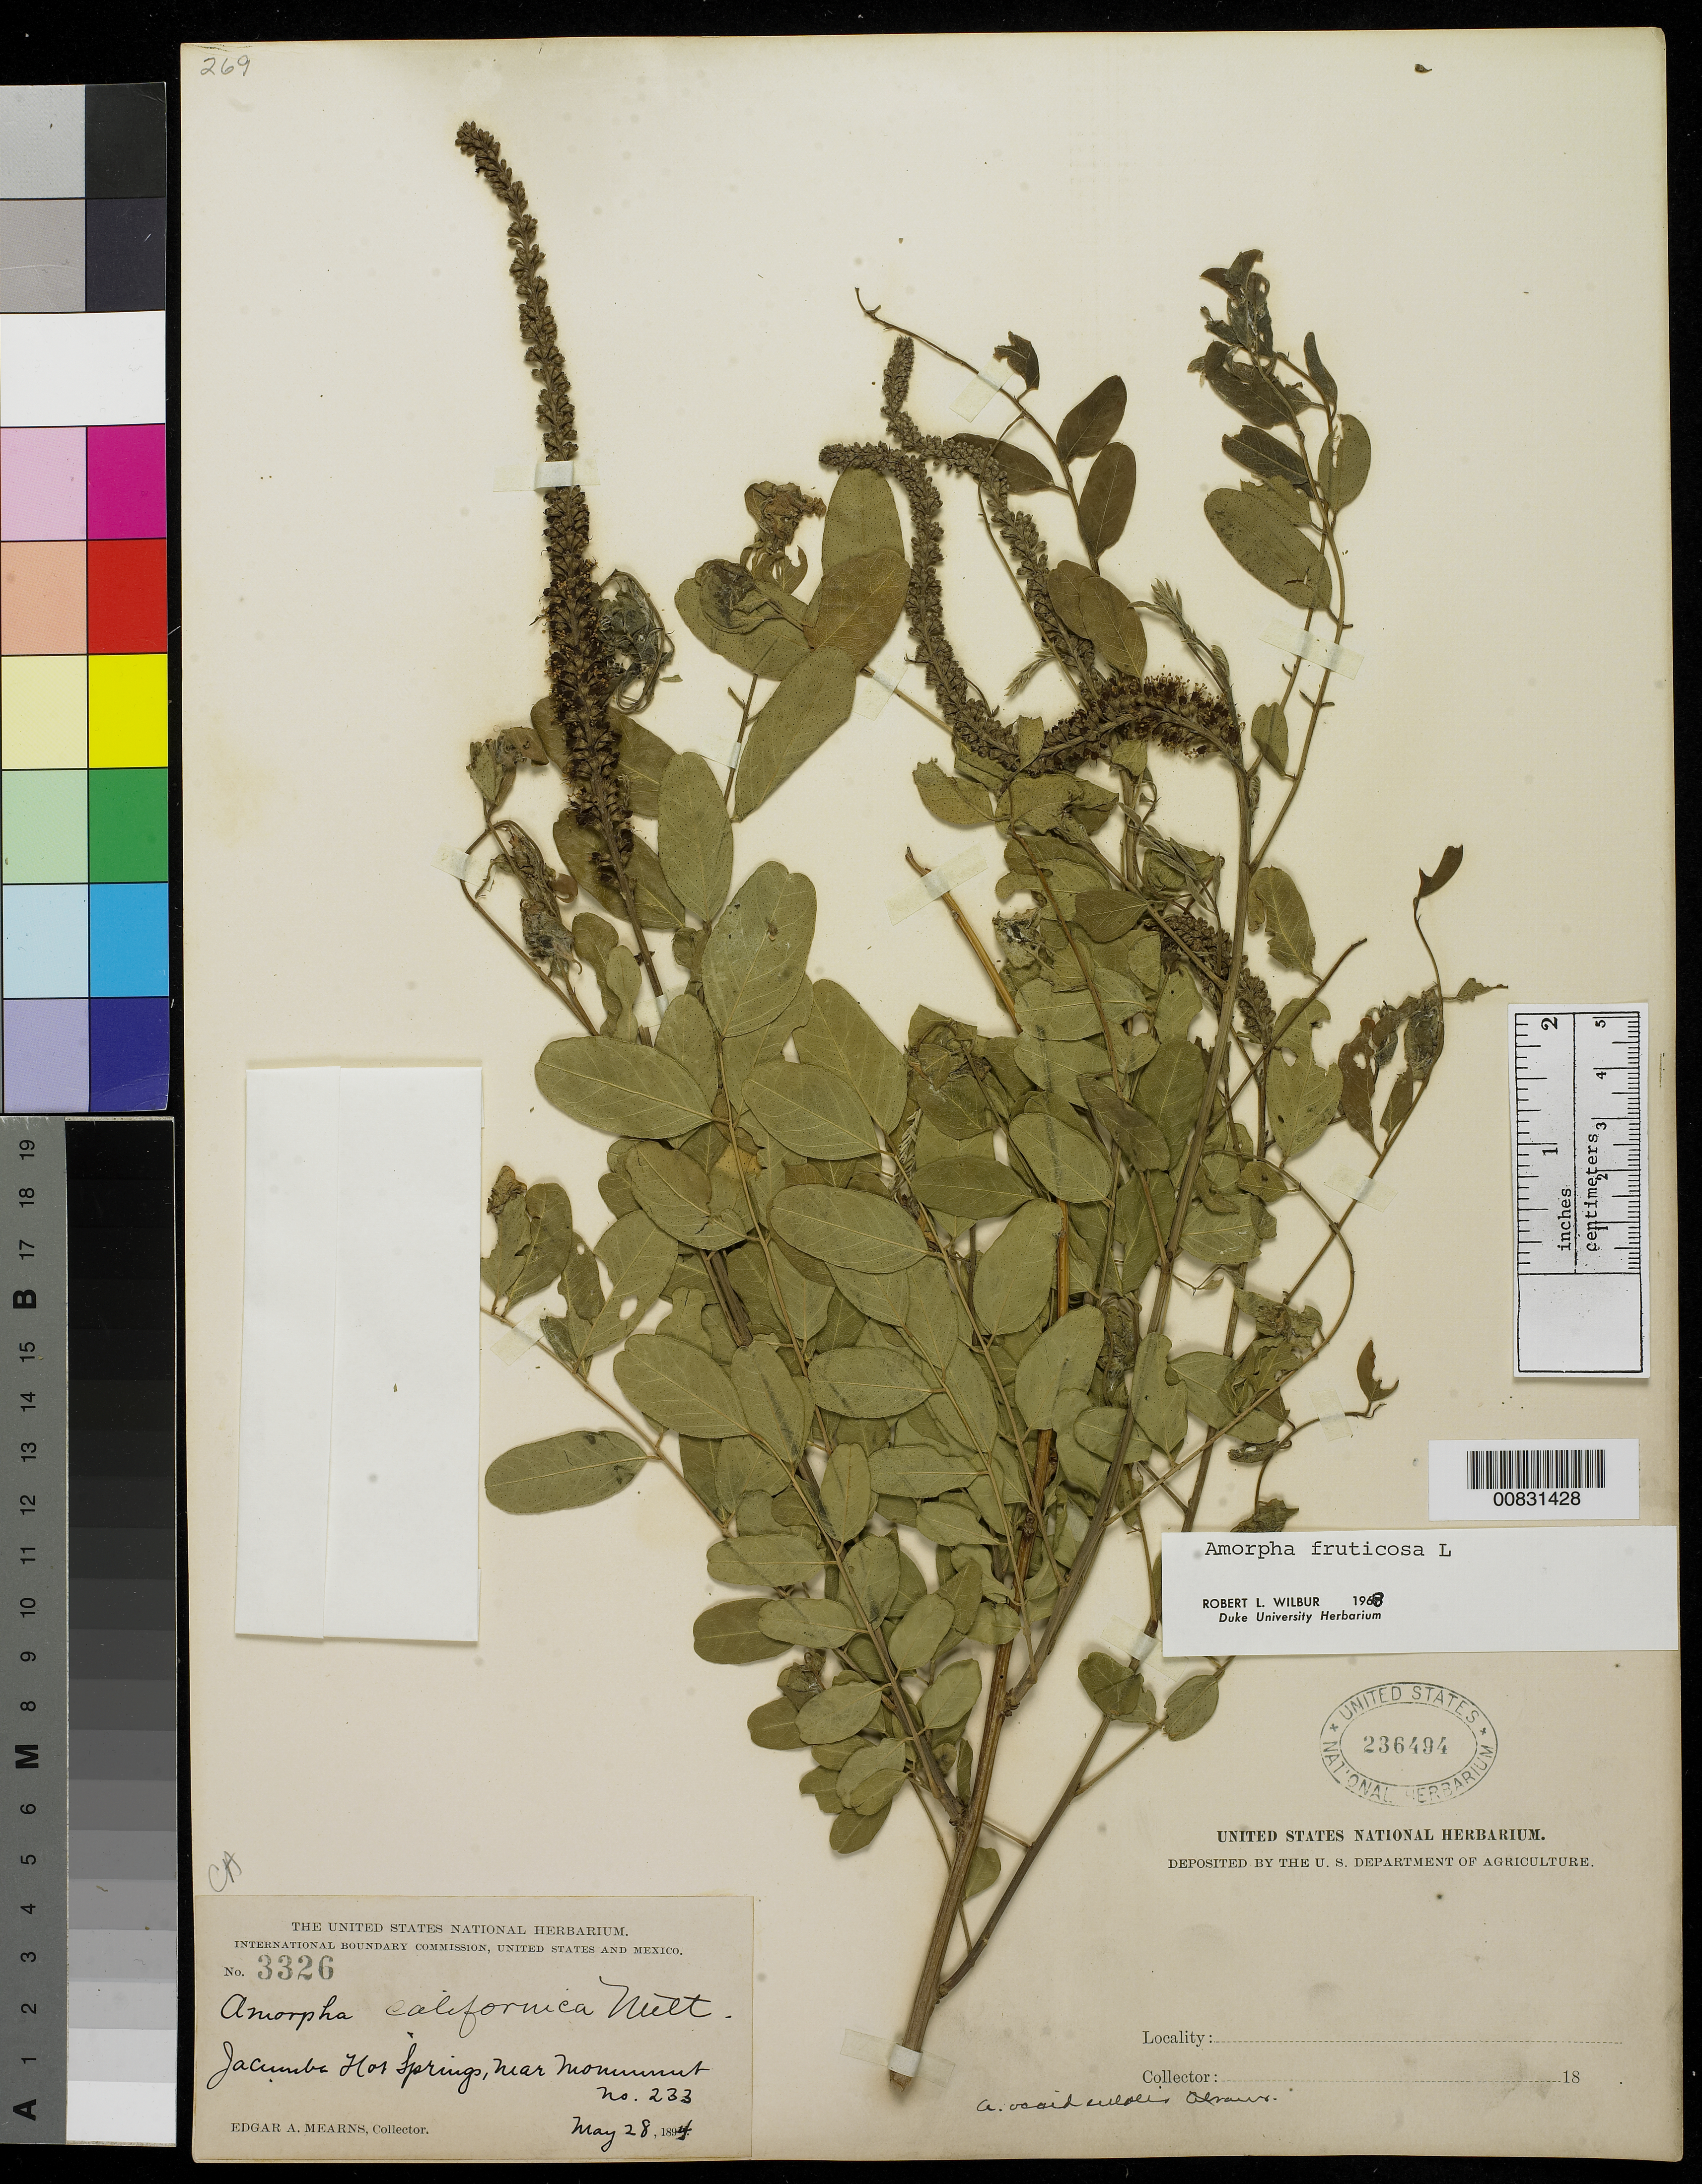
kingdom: Plantae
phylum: Tracheophyta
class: Magnoliopsida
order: Fabales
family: Fabaceae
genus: Amorpha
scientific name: Amorpha fruticosa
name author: L.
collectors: E. A. Mearns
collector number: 3326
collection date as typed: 28 May 1894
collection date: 1894-05-28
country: United States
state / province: California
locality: Jacumba Hot Springs, near monument no. 233.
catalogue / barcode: US 236494